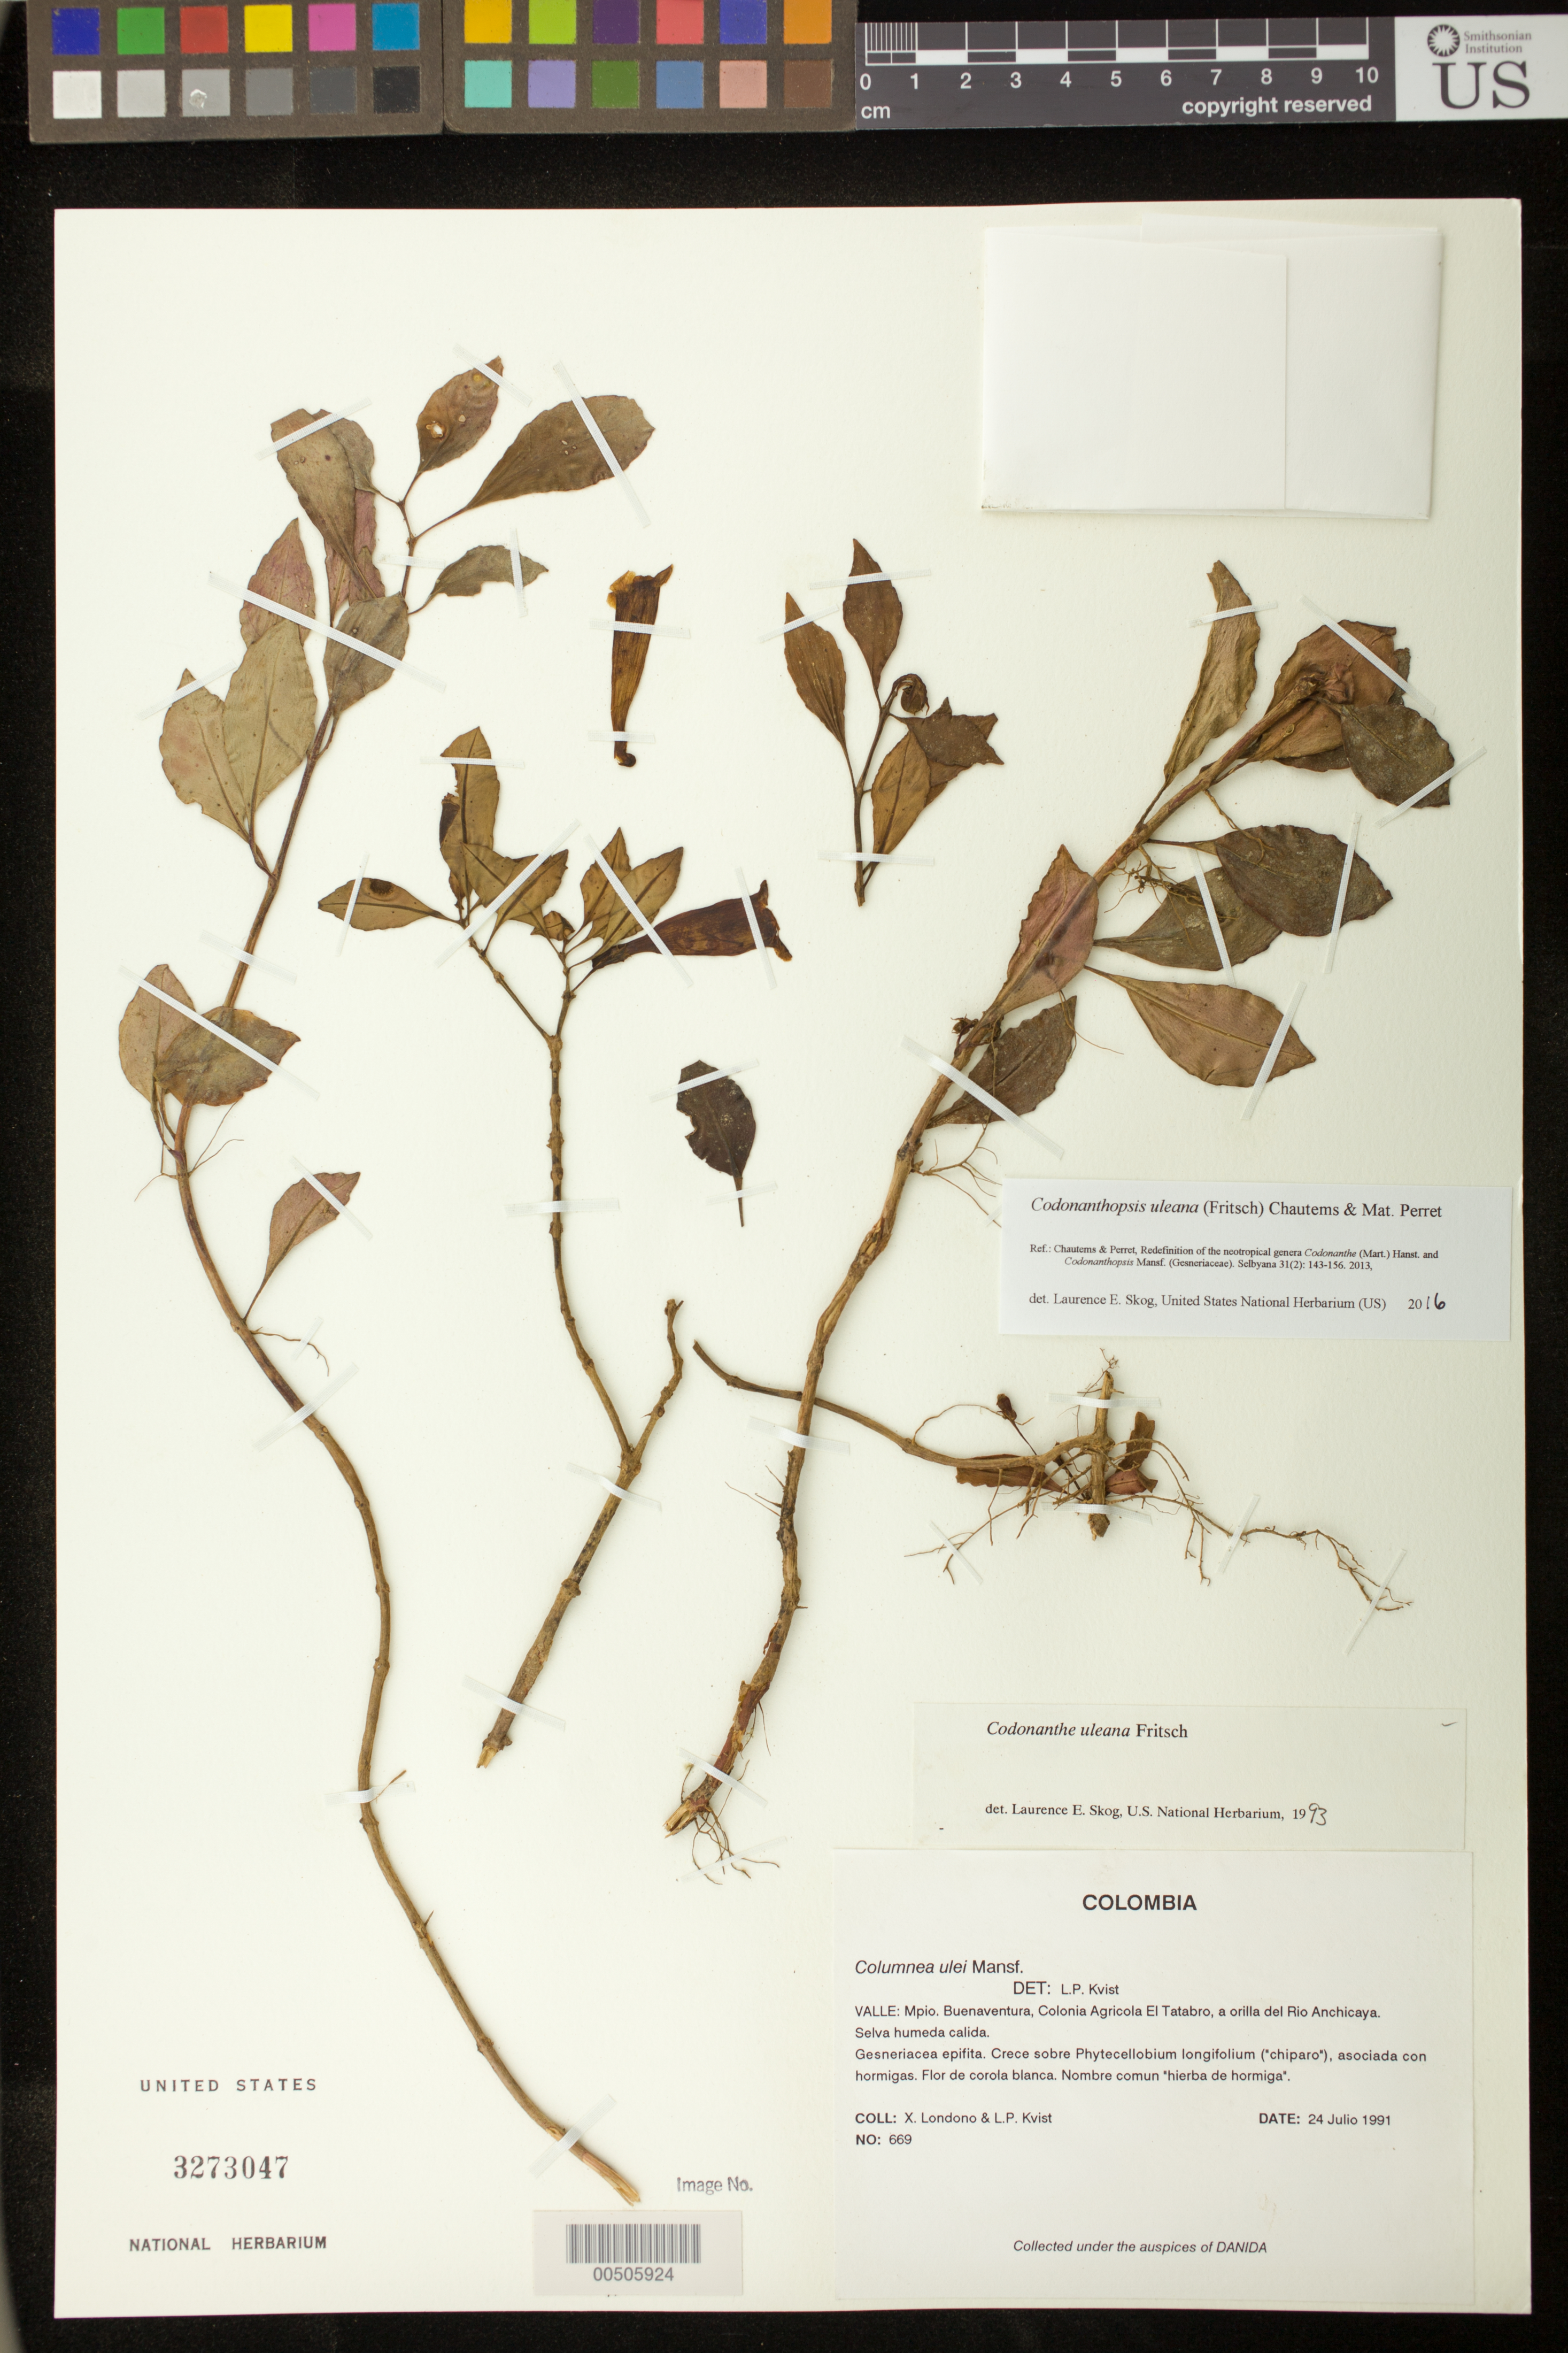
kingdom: Plantae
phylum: Tracheophyta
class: Magnoliopsida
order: Lamiales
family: Gesneriaceae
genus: Codonanthopsis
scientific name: Codonanthopsis uleana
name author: (Fritsch) Chautems & Mat.Perret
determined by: Skog, Laurence E.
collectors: X. Londoño & L. P. Kvist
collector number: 669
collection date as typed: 24 Jul 1991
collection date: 1991-07-24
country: Colombia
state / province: Valle del Cauca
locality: Colonia Agricola el Tatabro, comuna, Buenaventura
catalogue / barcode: US 3273047